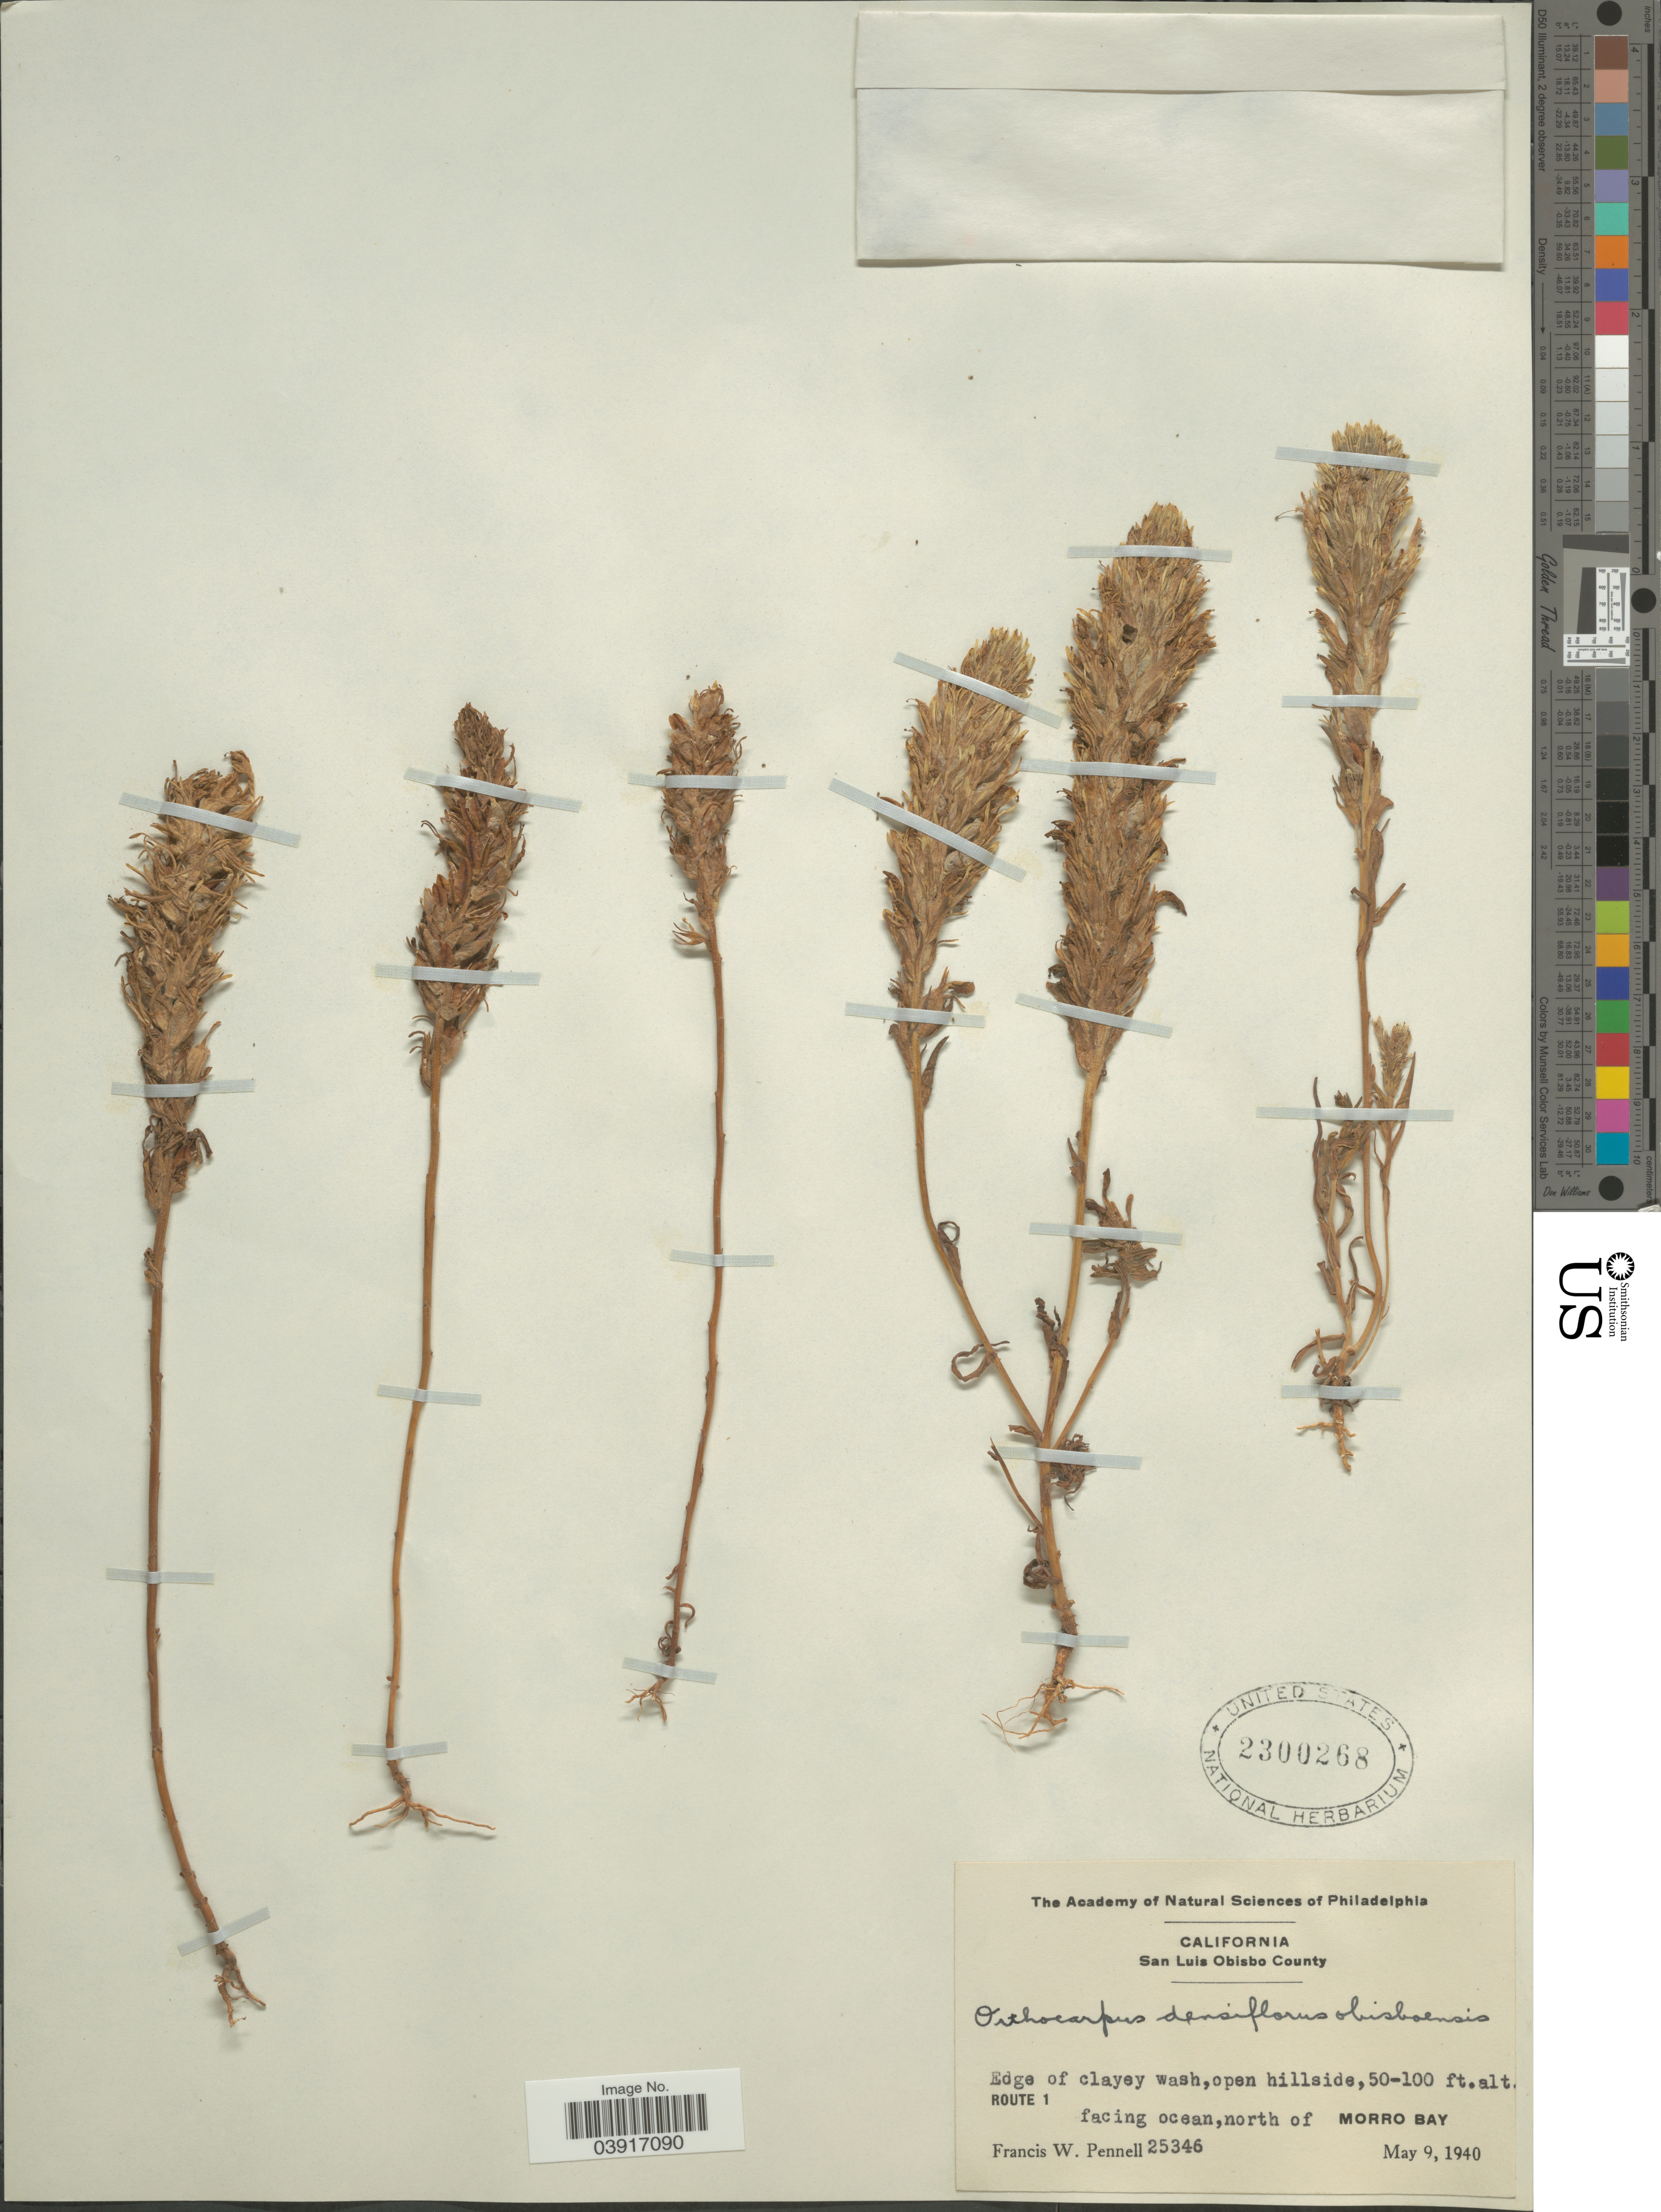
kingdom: Plantae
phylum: Tracheophyta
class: Magnoliopsida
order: Lamiales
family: Orobanchaceae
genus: Orthocarpus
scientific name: Orthocarpus densiflorus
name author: Benth.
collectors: F. W. Pennell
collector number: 25346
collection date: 1940-05-09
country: United States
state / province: California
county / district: San Luis Obispo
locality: San Luis Obisbo County. Route 1 facing ocean, north of Morro Bay.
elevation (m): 15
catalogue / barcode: US 2300268